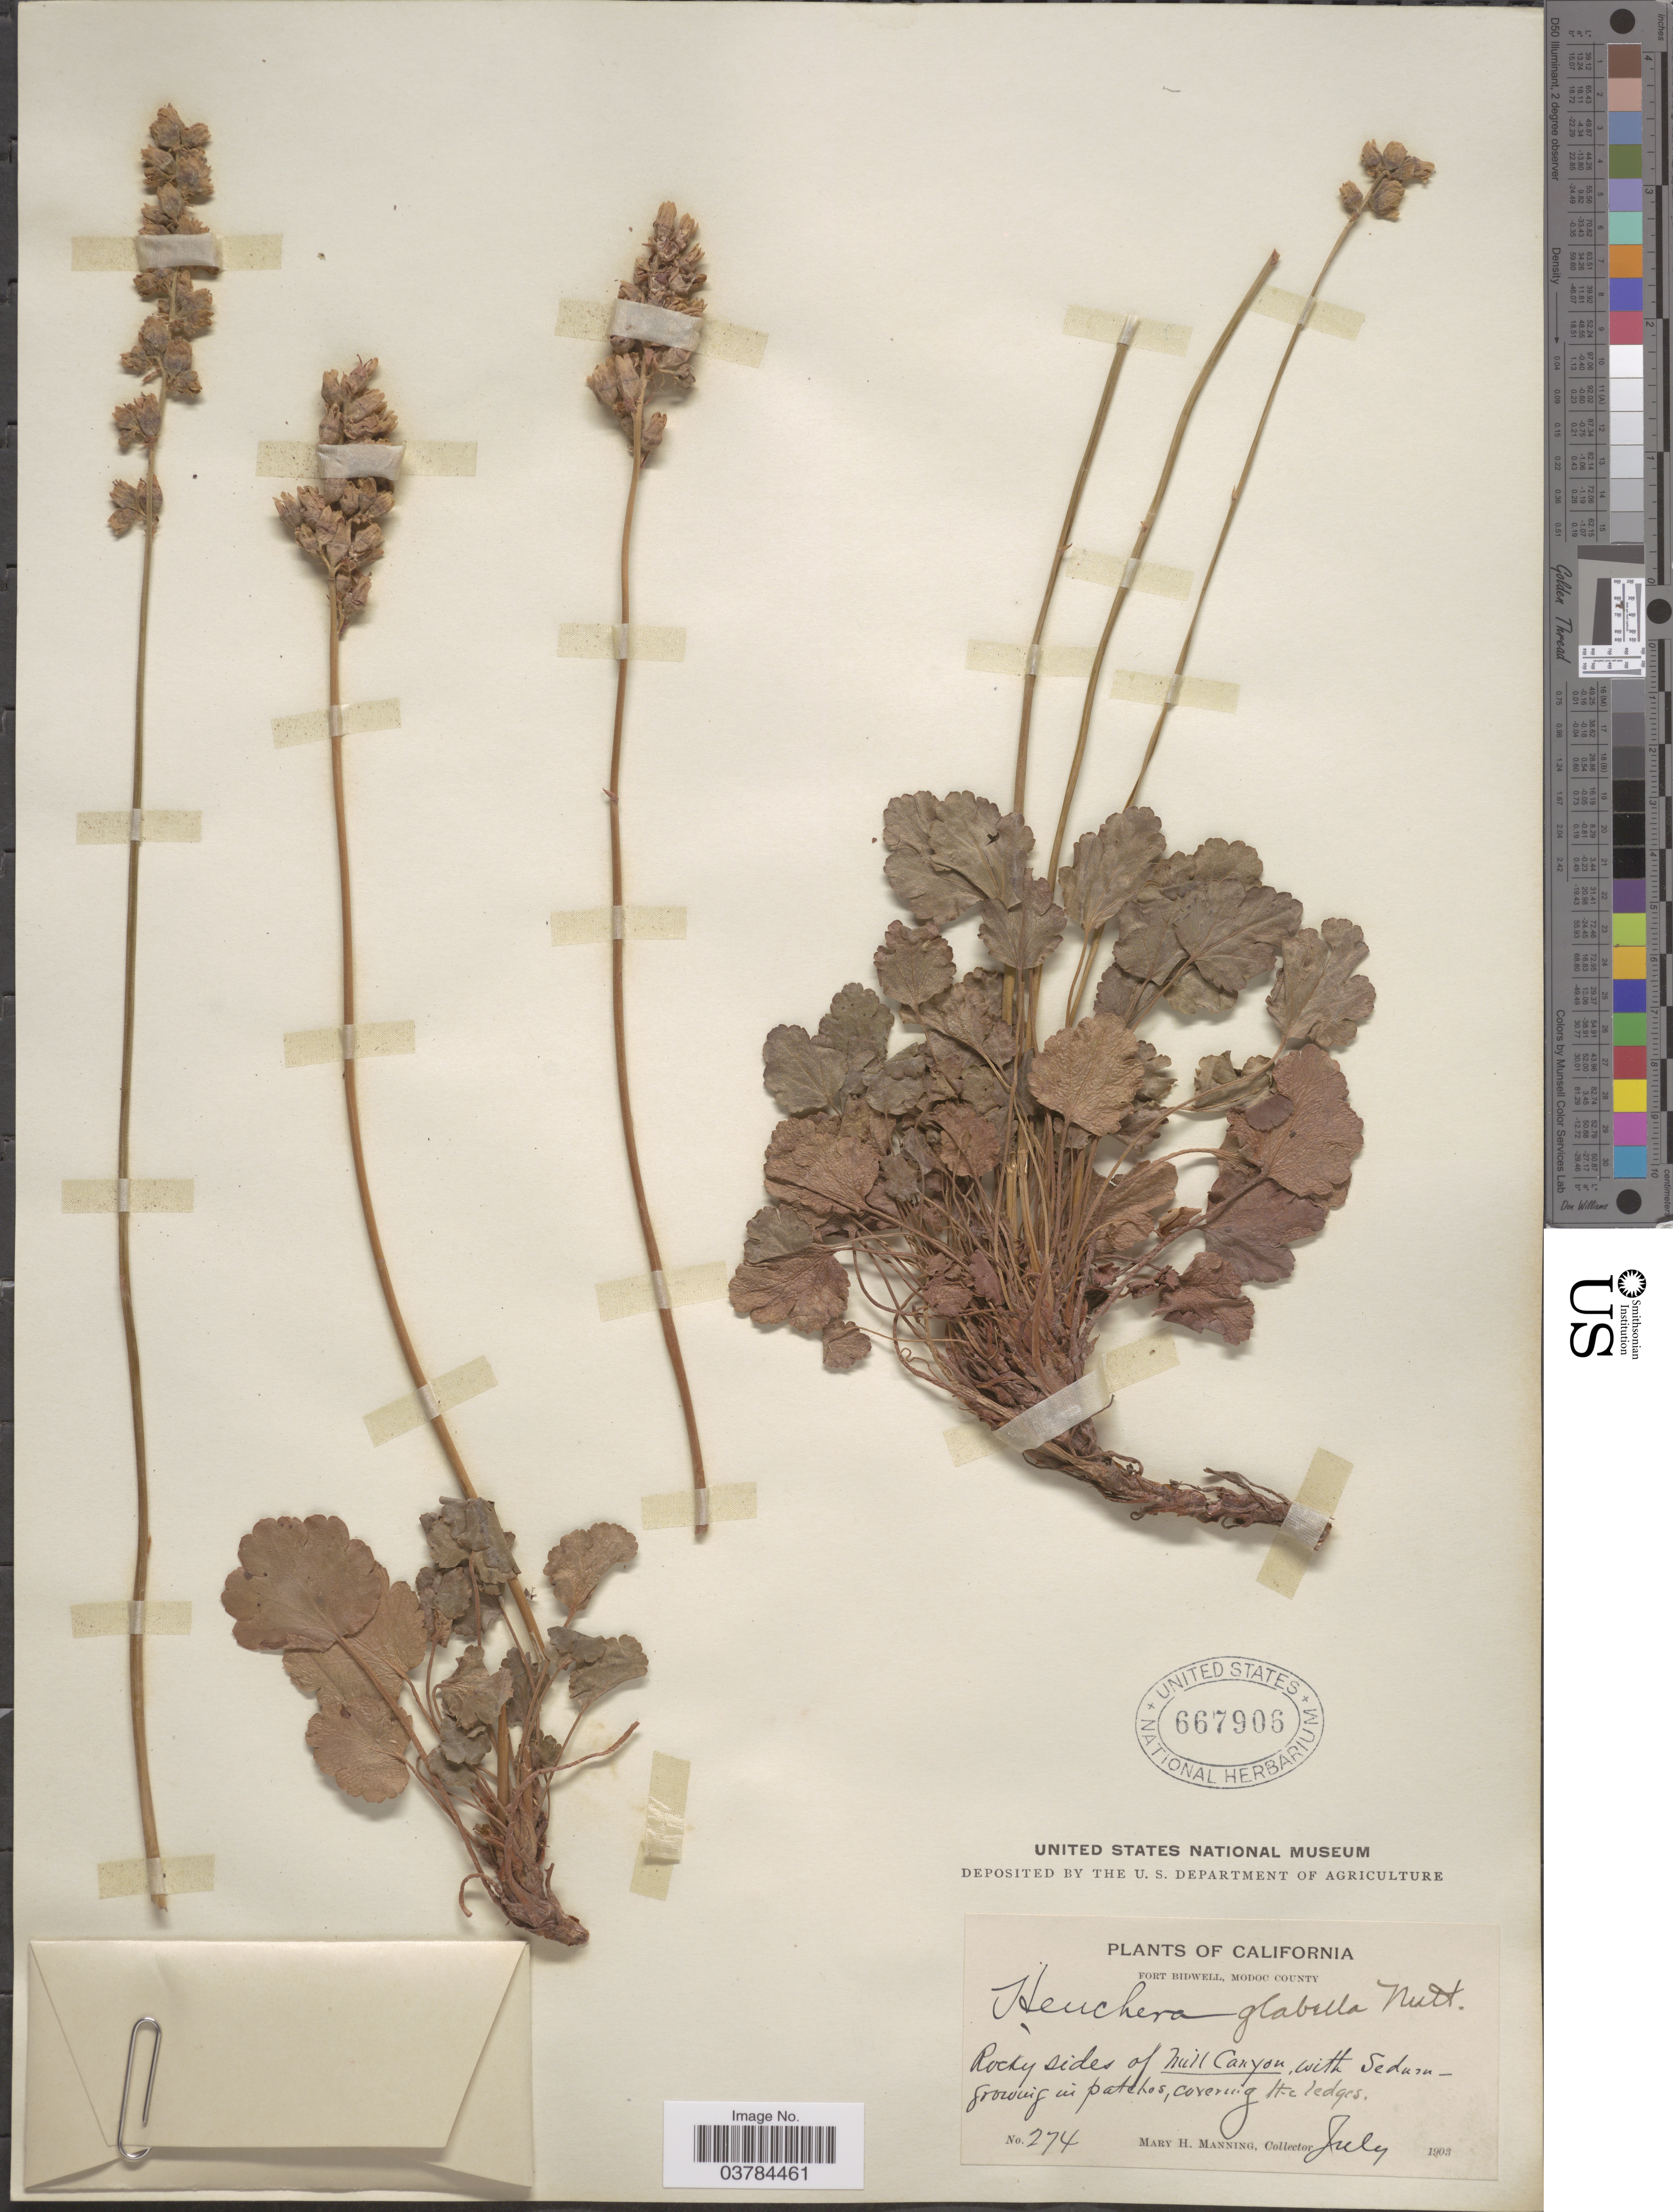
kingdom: Plantae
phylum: Tracheophyta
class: Magnoliopsida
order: Saxifragales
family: Saxifragaceae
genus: Heuchera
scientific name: Heuchera glabella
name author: Torr. & A. Gray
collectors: M. Manning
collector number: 274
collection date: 1903-07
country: United States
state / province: California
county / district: Modoc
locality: Fort Bidwell, Modoc County. Rocky sides of Mill Canyon.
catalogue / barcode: US 667906